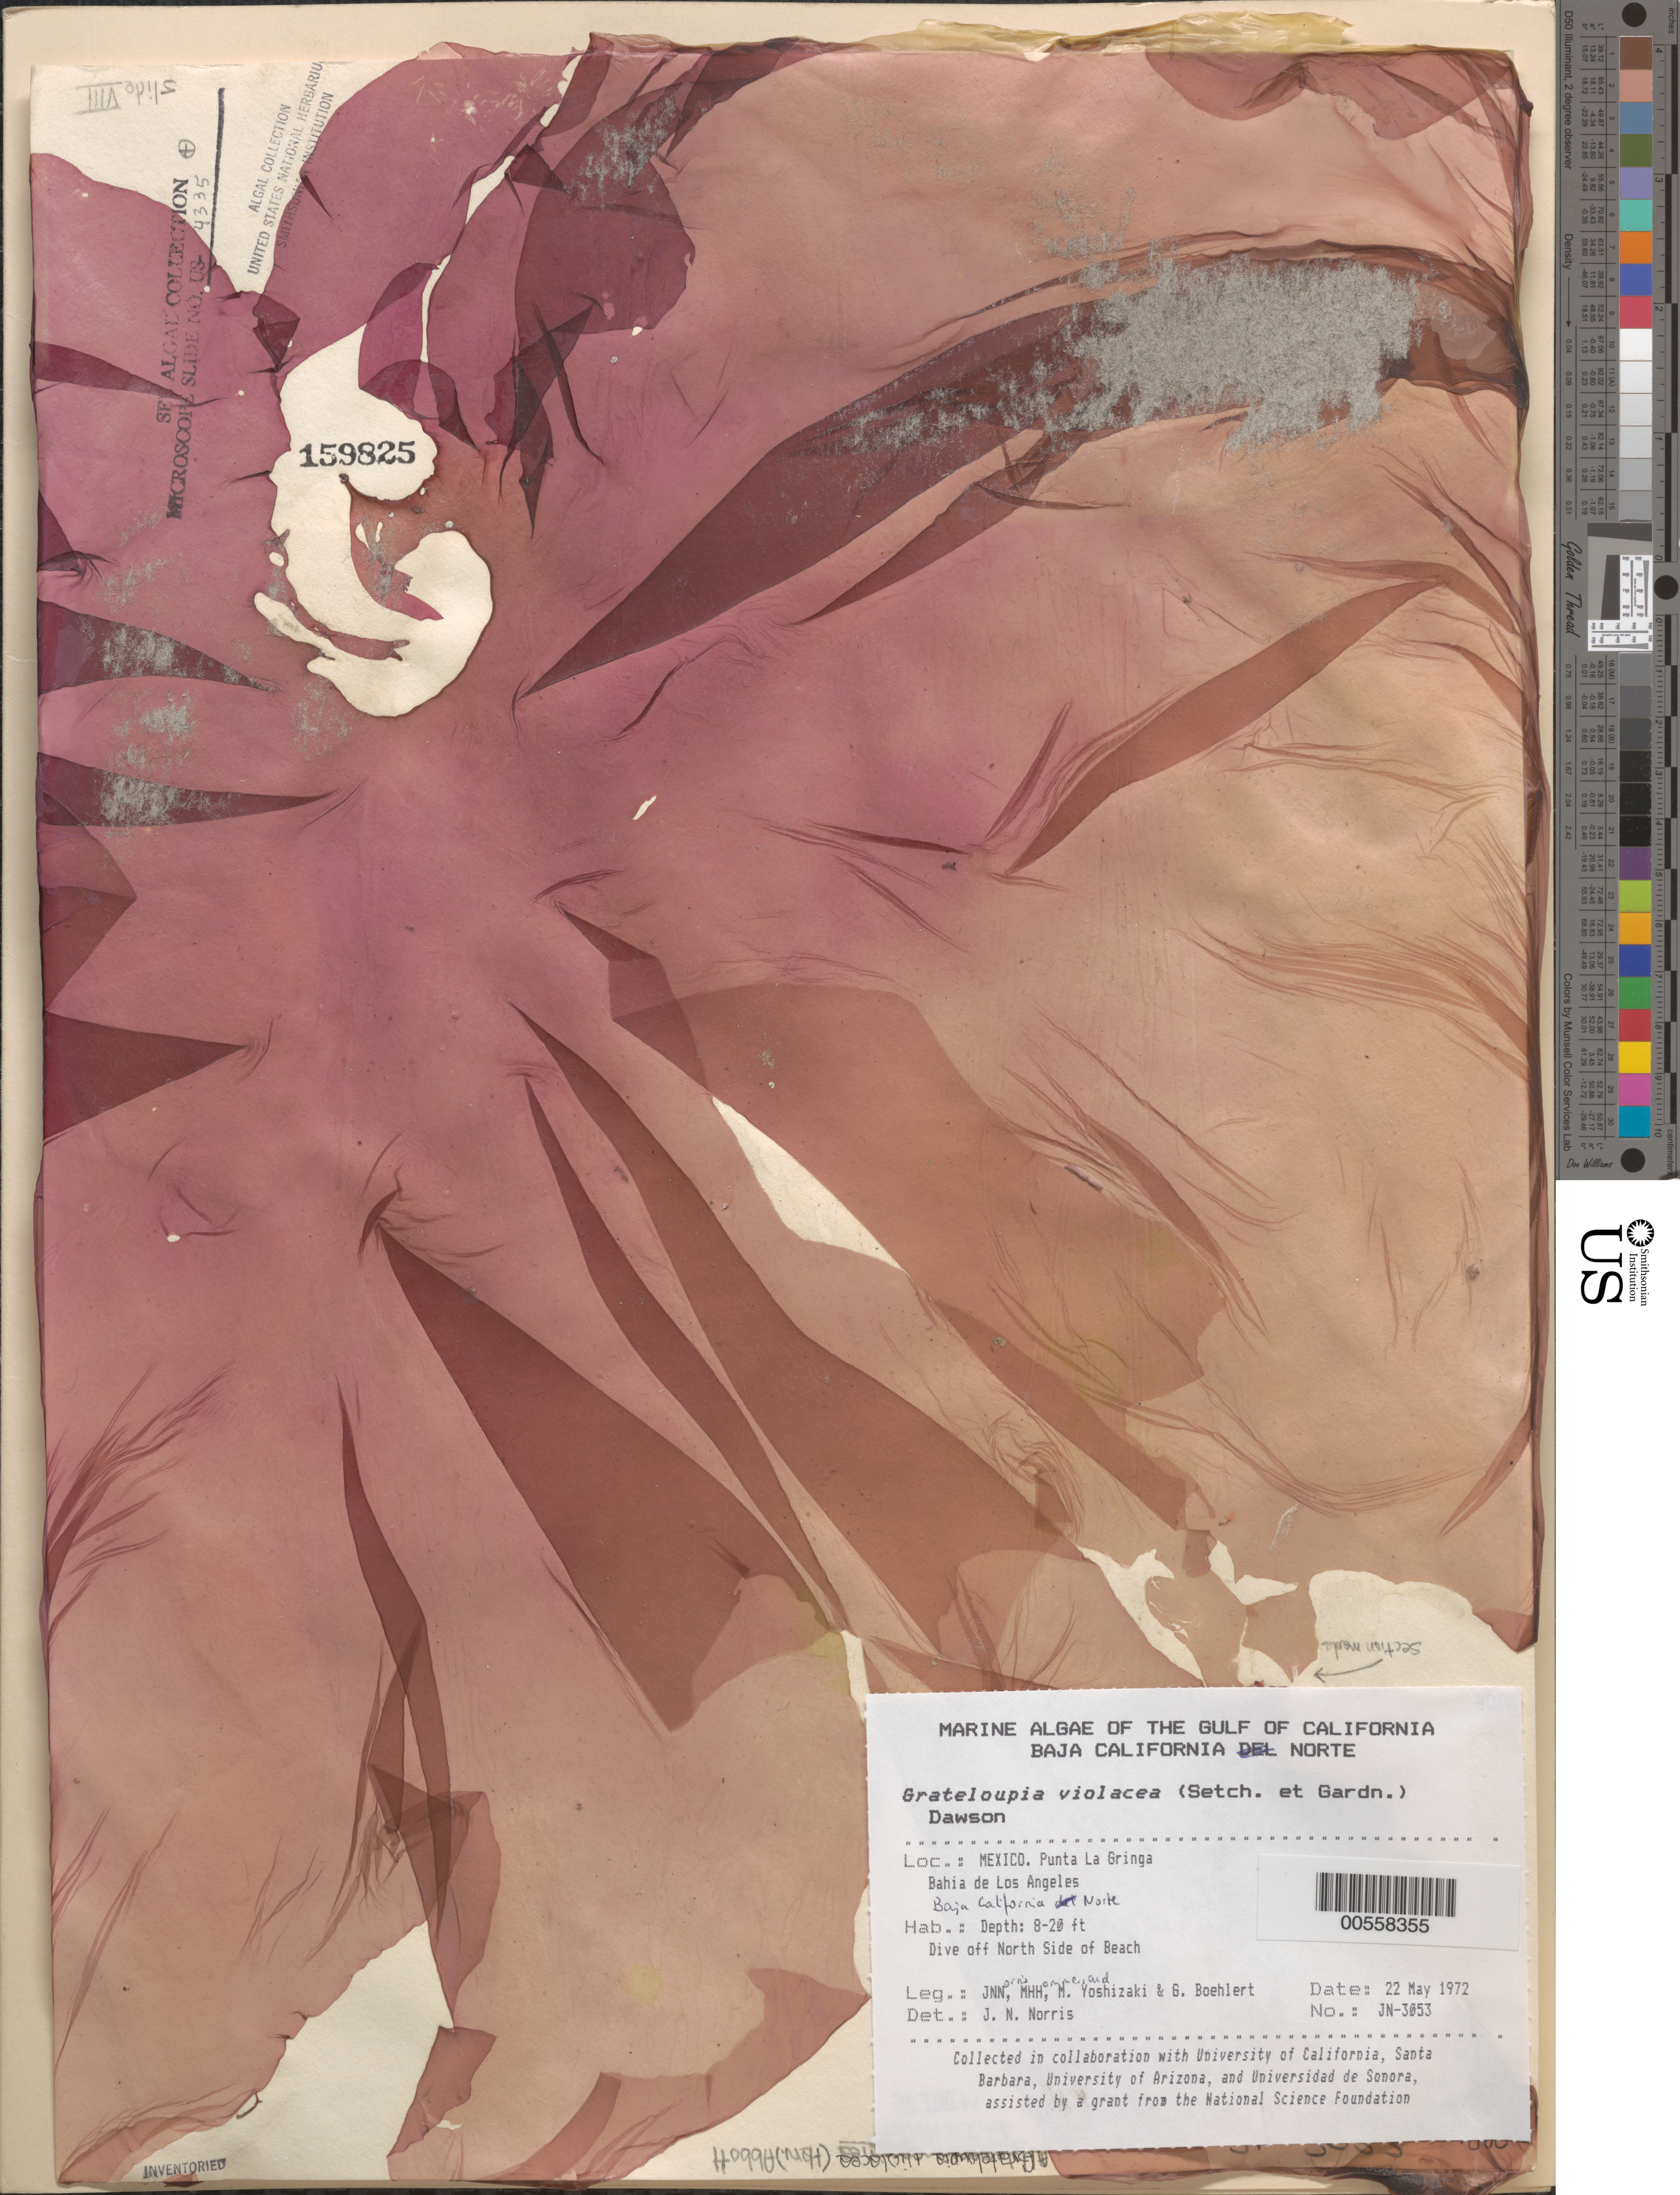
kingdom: Plantae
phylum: Rhodophyta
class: Florideophyceae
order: Halymeniales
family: Halymeniaceae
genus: Grateloupia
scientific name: Grateloupia violacea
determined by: Norris, James N.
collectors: J. N. Norris, M. H. Hommersand, M. Yoshizaki & G. Boehlert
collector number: JN-3053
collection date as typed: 22 May 1972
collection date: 1972-05-22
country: Mexico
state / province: Baja California Norte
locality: Punta La Gringa, Bahia de los Angeles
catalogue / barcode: US 159825